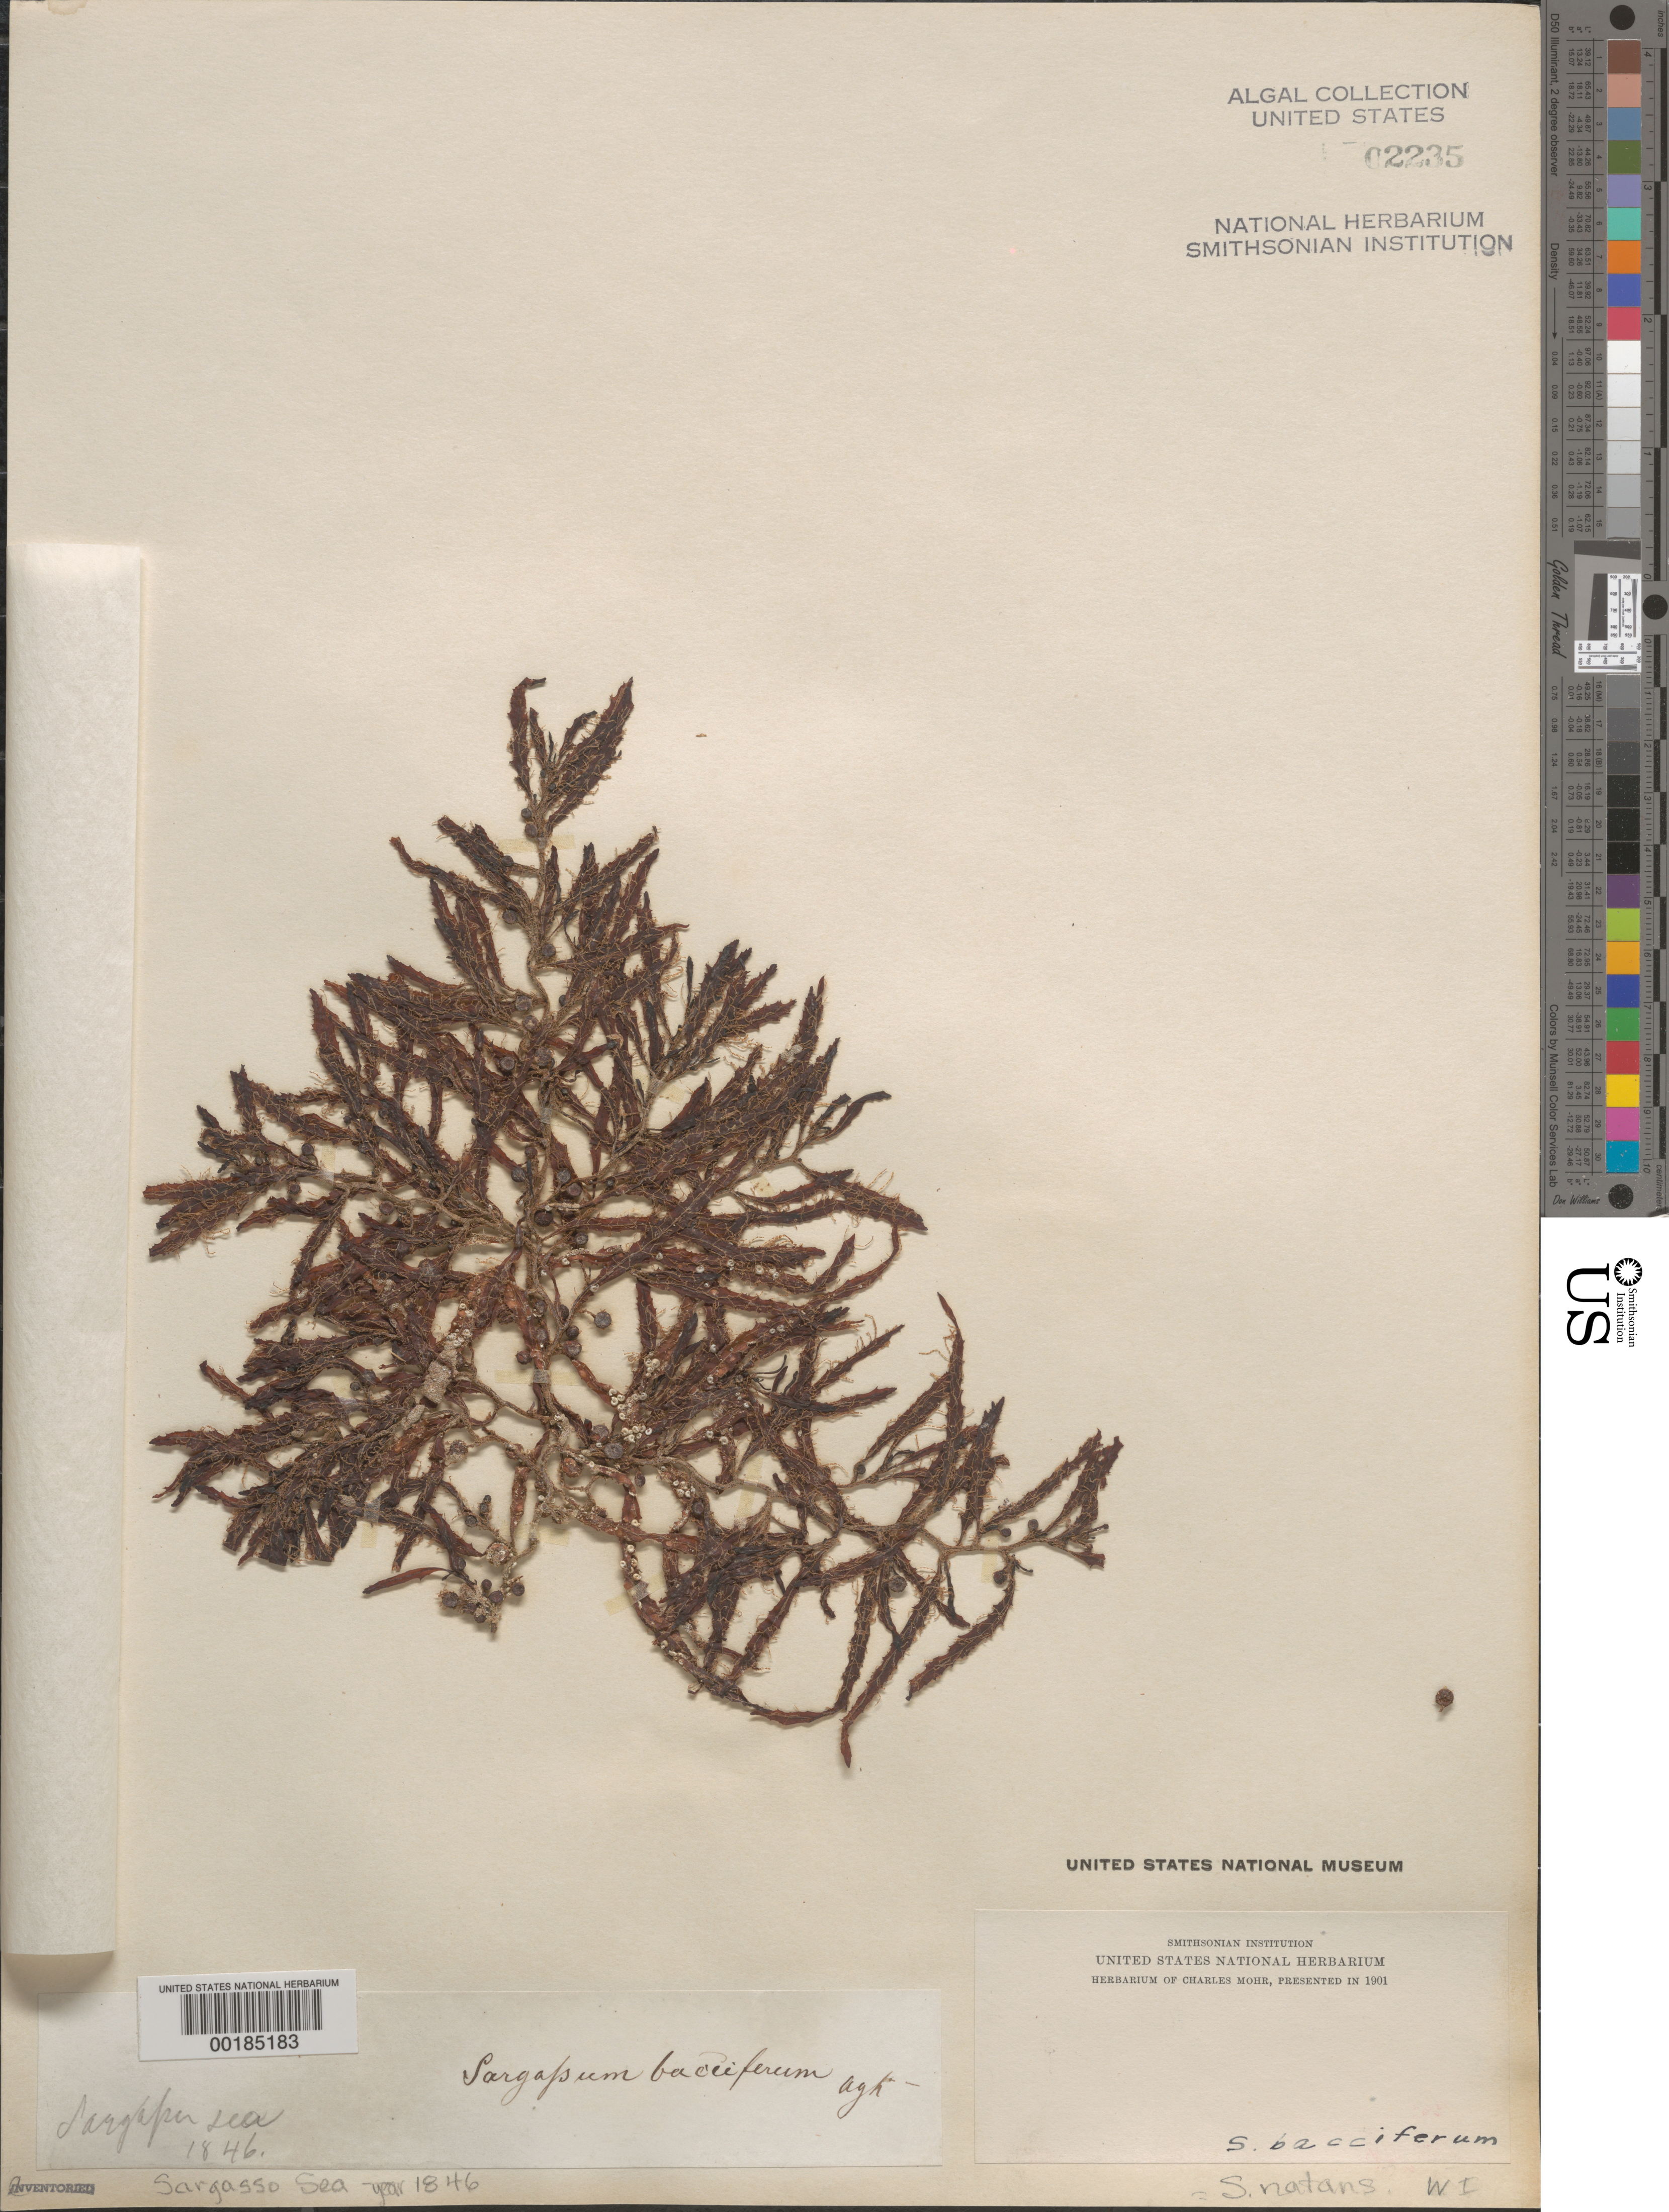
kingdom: Chromista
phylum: Ochrophyta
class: Phaeophyceae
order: Fucales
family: Sargassaceae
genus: Sargassum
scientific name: Sargassum natans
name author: (L.) Gaillon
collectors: Mohr herbarium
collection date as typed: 1846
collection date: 1846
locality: Sargasso Sea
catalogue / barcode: US 2235